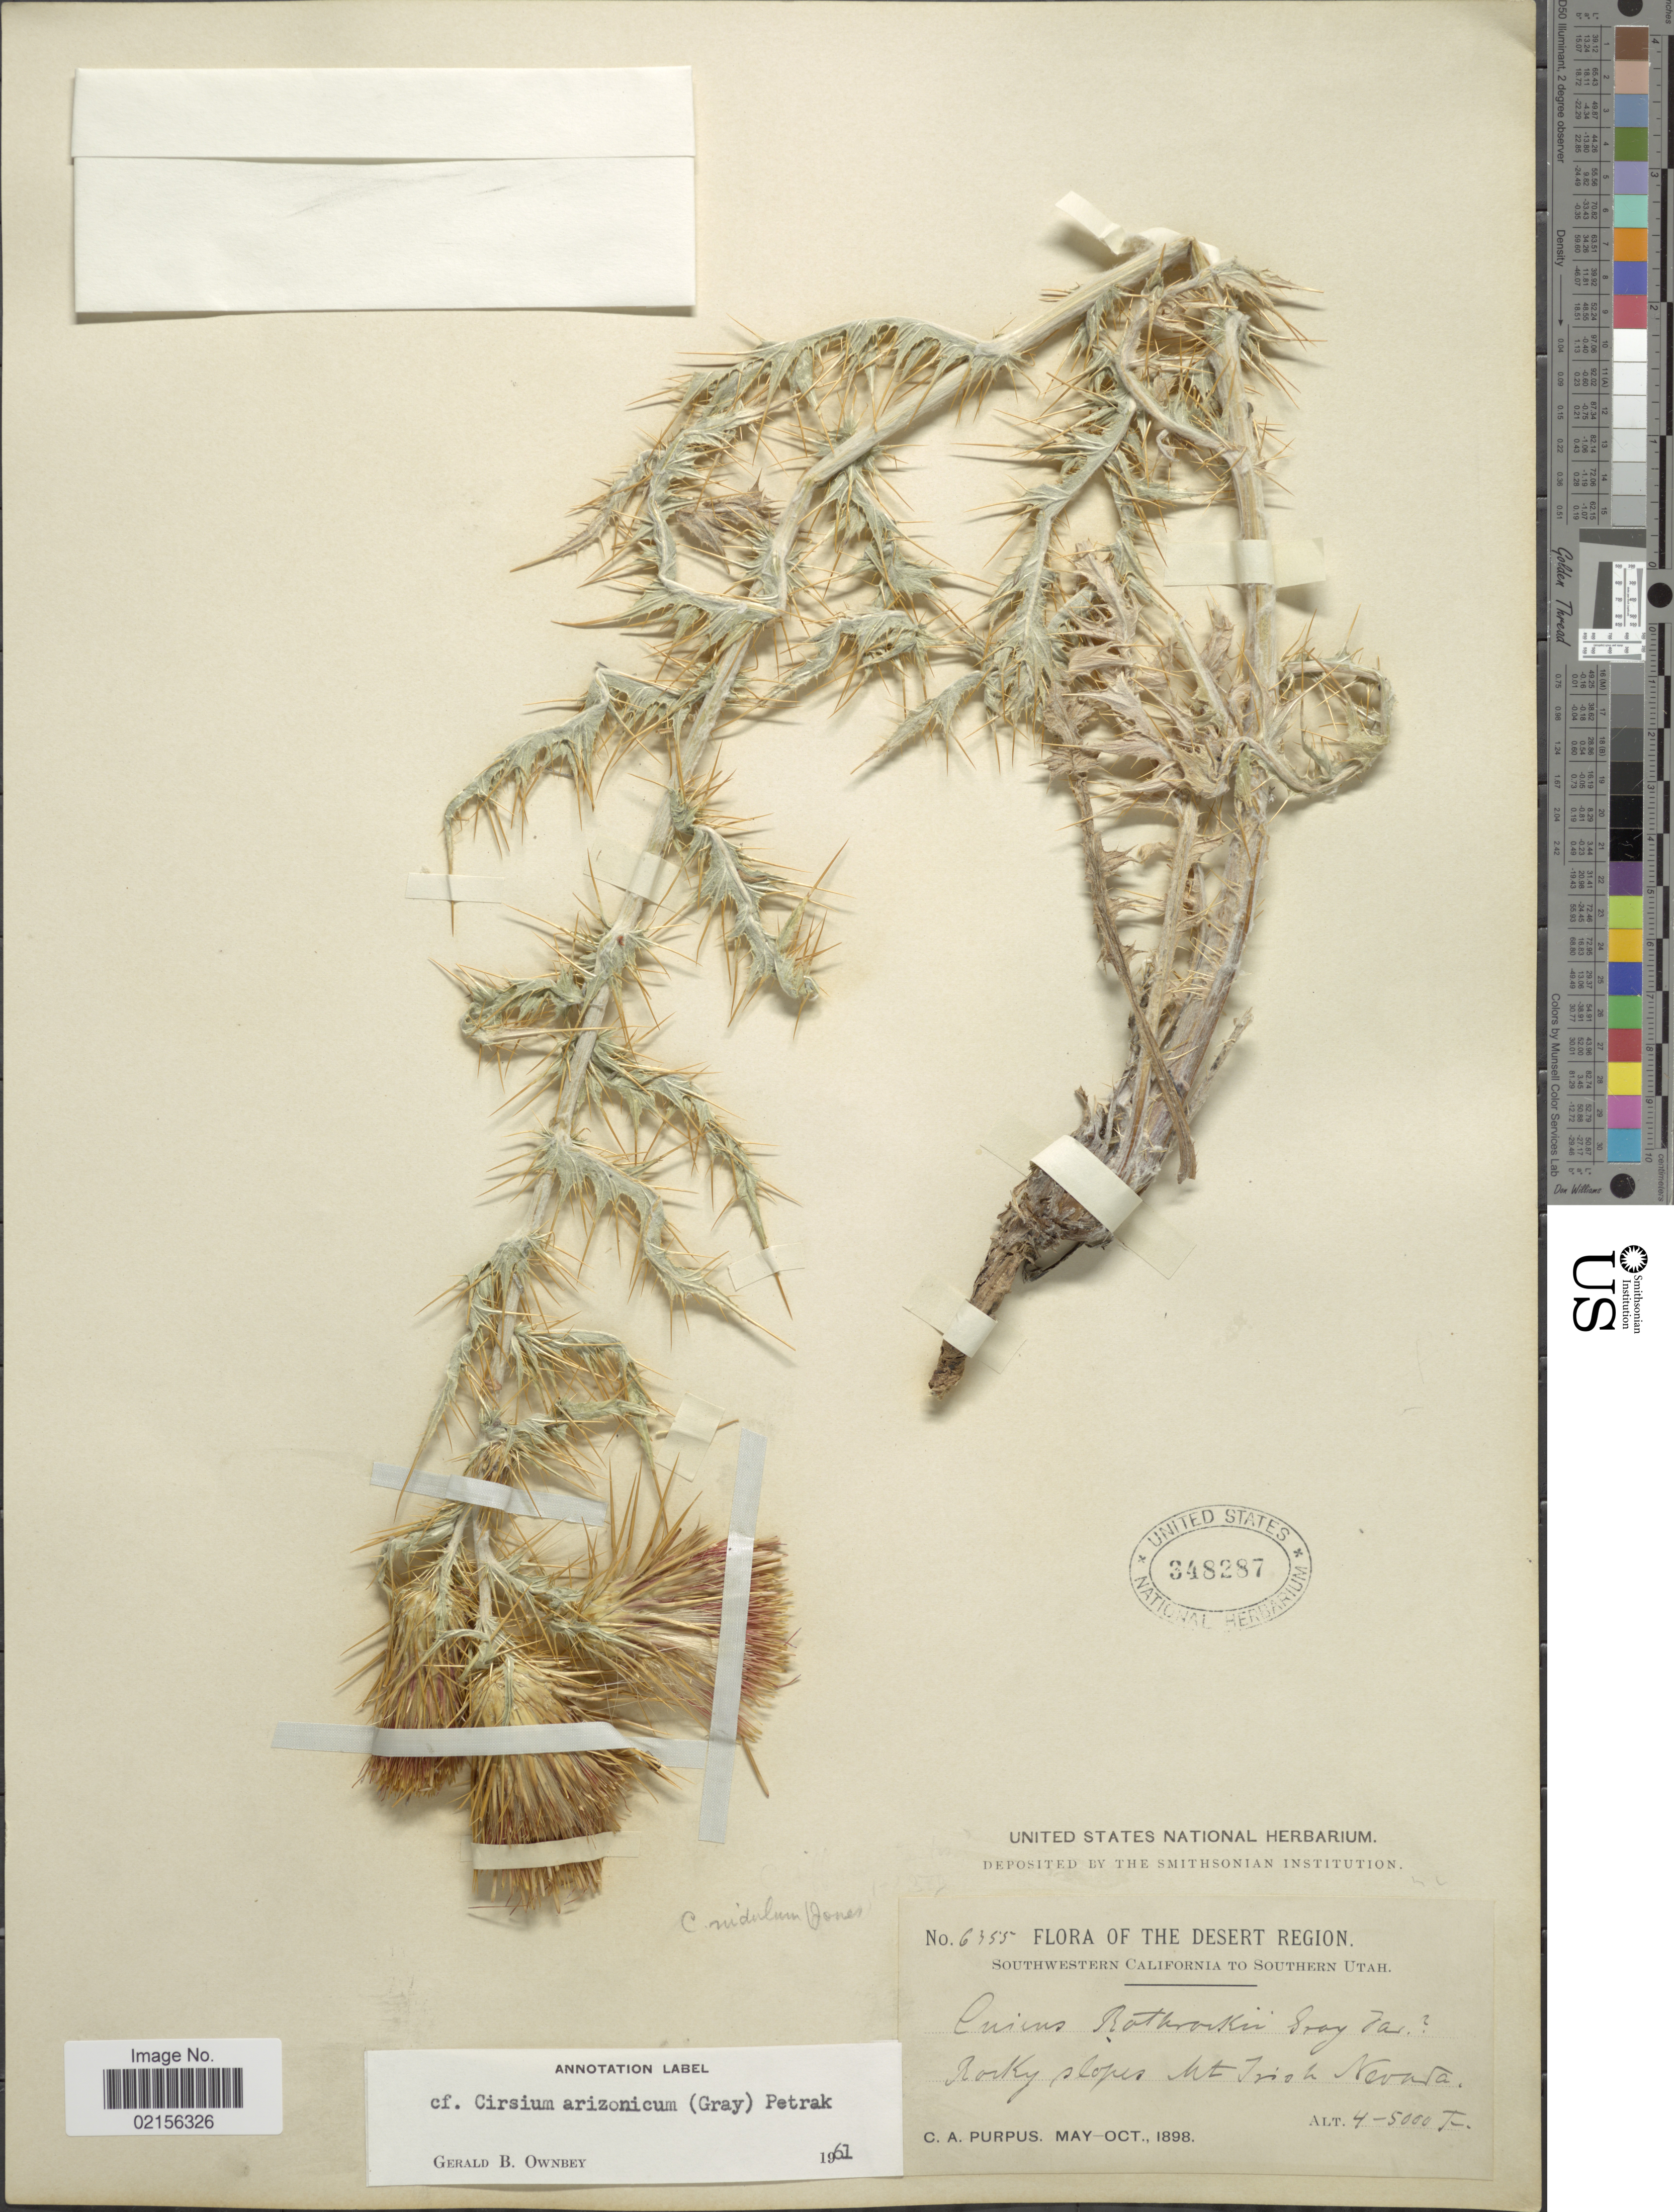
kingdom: Plantae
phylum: Tracheophyta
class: Magnoliopsida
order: Asterales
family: Asteraceae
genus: Cirsium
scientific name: Cirsium arizonicum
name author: (A. Gray) Petr.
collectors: C. A. Purpus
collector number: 6355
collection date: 1898-05/1898-10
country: United States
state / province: Nevada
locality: The Desert Region, Southwestern California to Southern Utah, Rocky slopes, Mt Irish Nevada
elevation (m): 1219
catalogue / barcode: US 348287